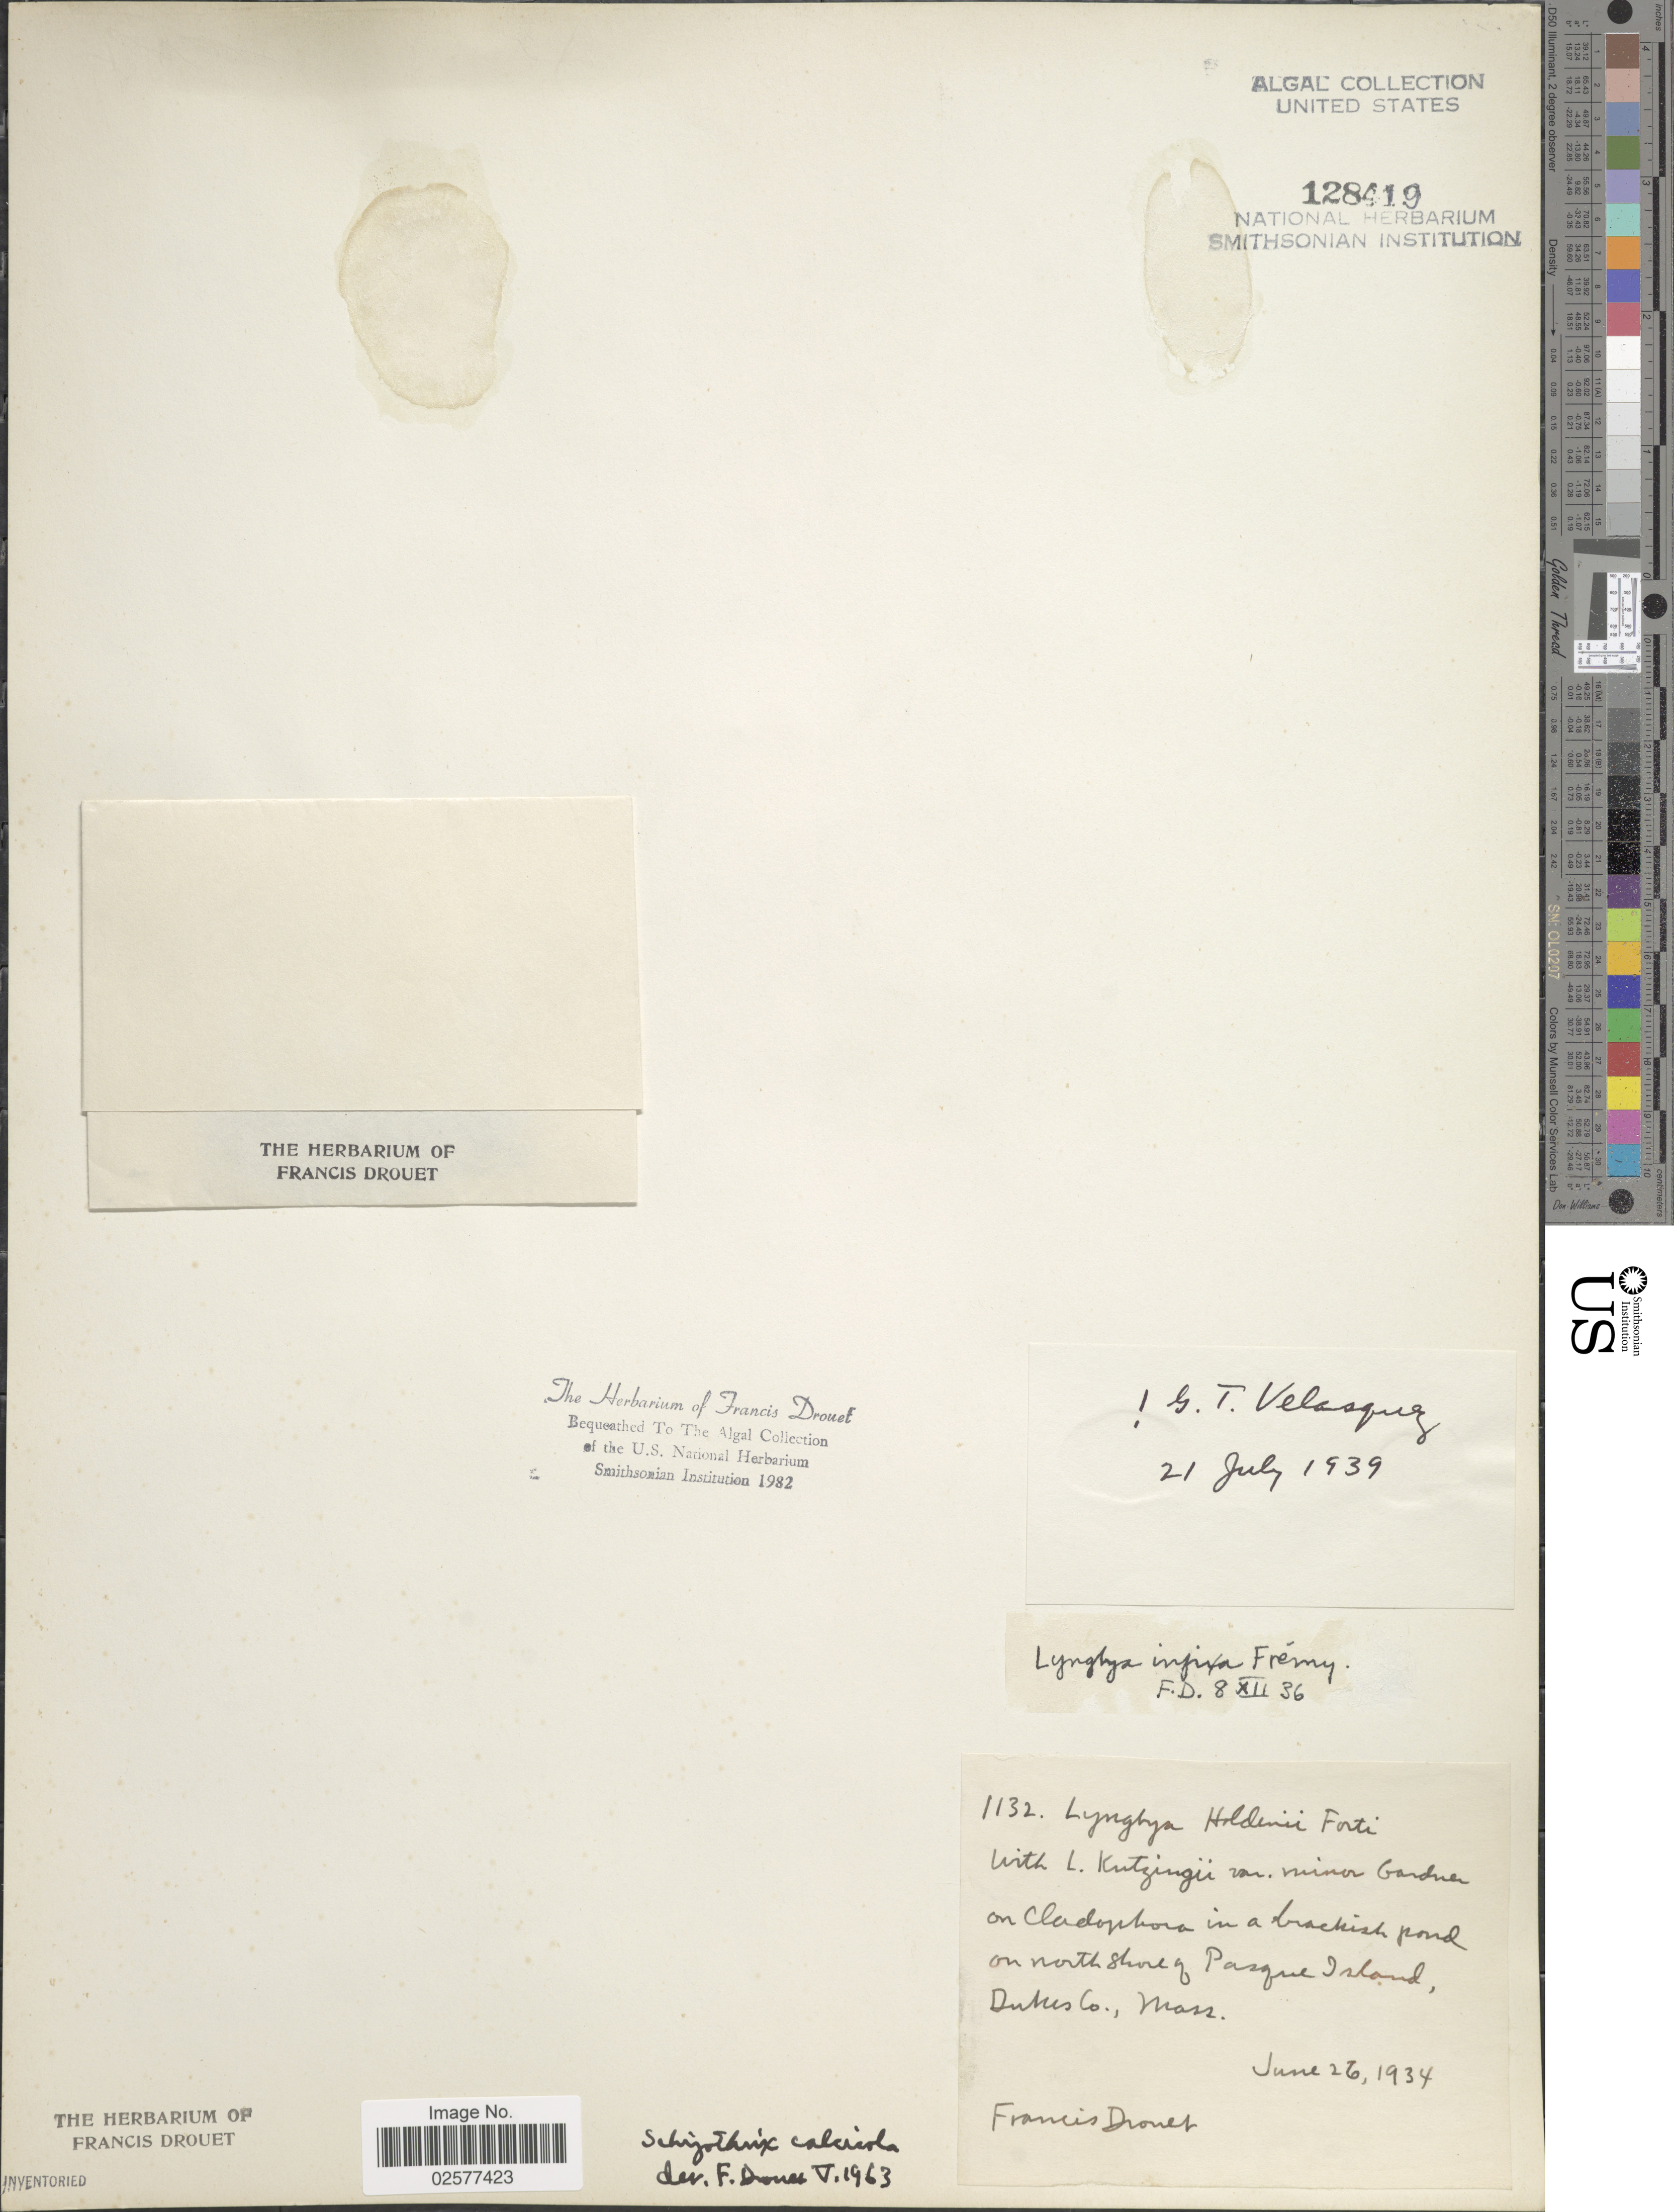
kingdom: Bacteria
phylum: Cyanobacteria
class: Cyanobacteriia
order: Leptolyngbyales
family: Trichocoleusaceae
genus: Schizothrix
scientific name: Schizothrix calcicola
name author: Gomont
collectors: F. E. Drouet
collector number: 1132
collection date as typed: June 26 1934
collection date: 1934-06-26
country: United States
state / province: Massachusetts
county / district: Dukes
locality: North shore of Pasque Island, Dukes co. Mass.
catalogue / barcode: US 128419